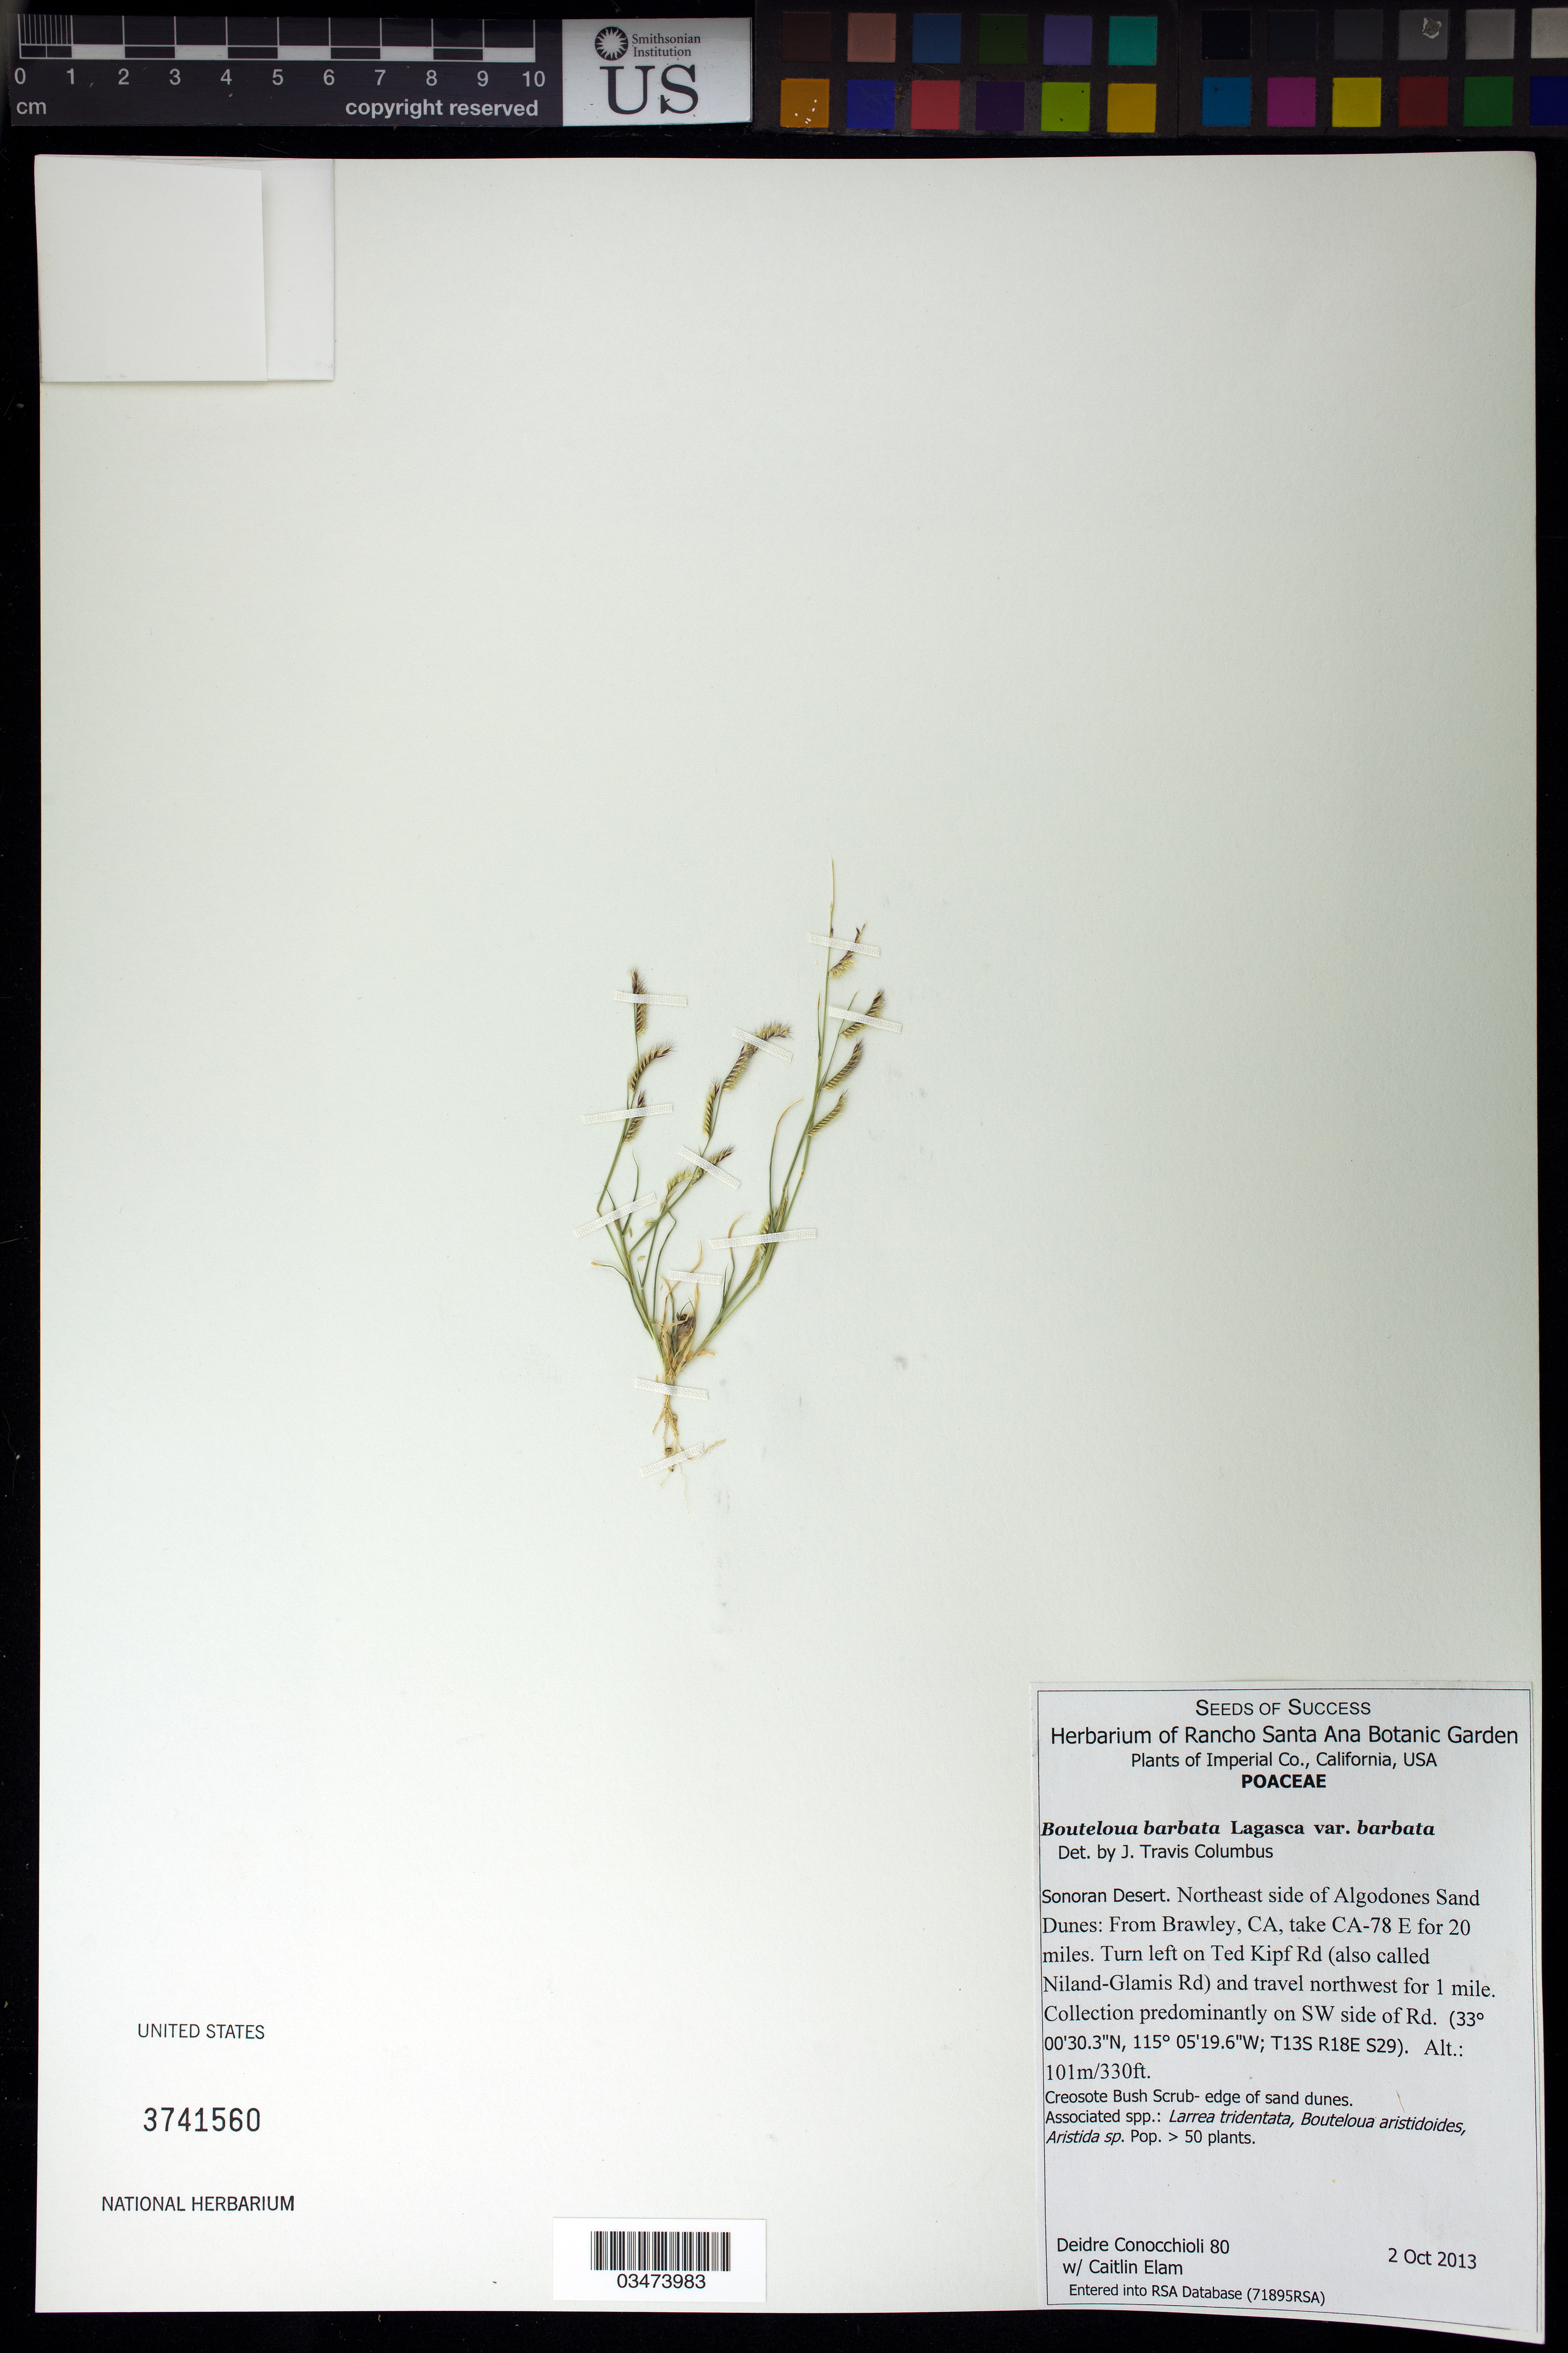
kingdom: Plantae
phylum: Tracheophyta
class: Liliopsida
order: Poales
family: Poaceae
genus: Bouteloua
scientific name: Bouteloua barbata var. barbata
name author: Lagger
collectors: D. Conocchioli & C. Elam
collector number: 80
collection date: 2013-10-02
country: United States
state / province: California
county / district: Imperial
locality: Sonoran Desert, NE side of Algodones Sand Dunes. 1 mi. NW on Ted Kipf Rd. (also called Niland-Glamis Rd)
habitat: Creosote Bush Scrub, edge of sand dunes. Associated species: Larrea tridentata, Bouteloua aristidoides, Aristida sp.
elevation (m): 101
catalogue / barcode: US 3741560